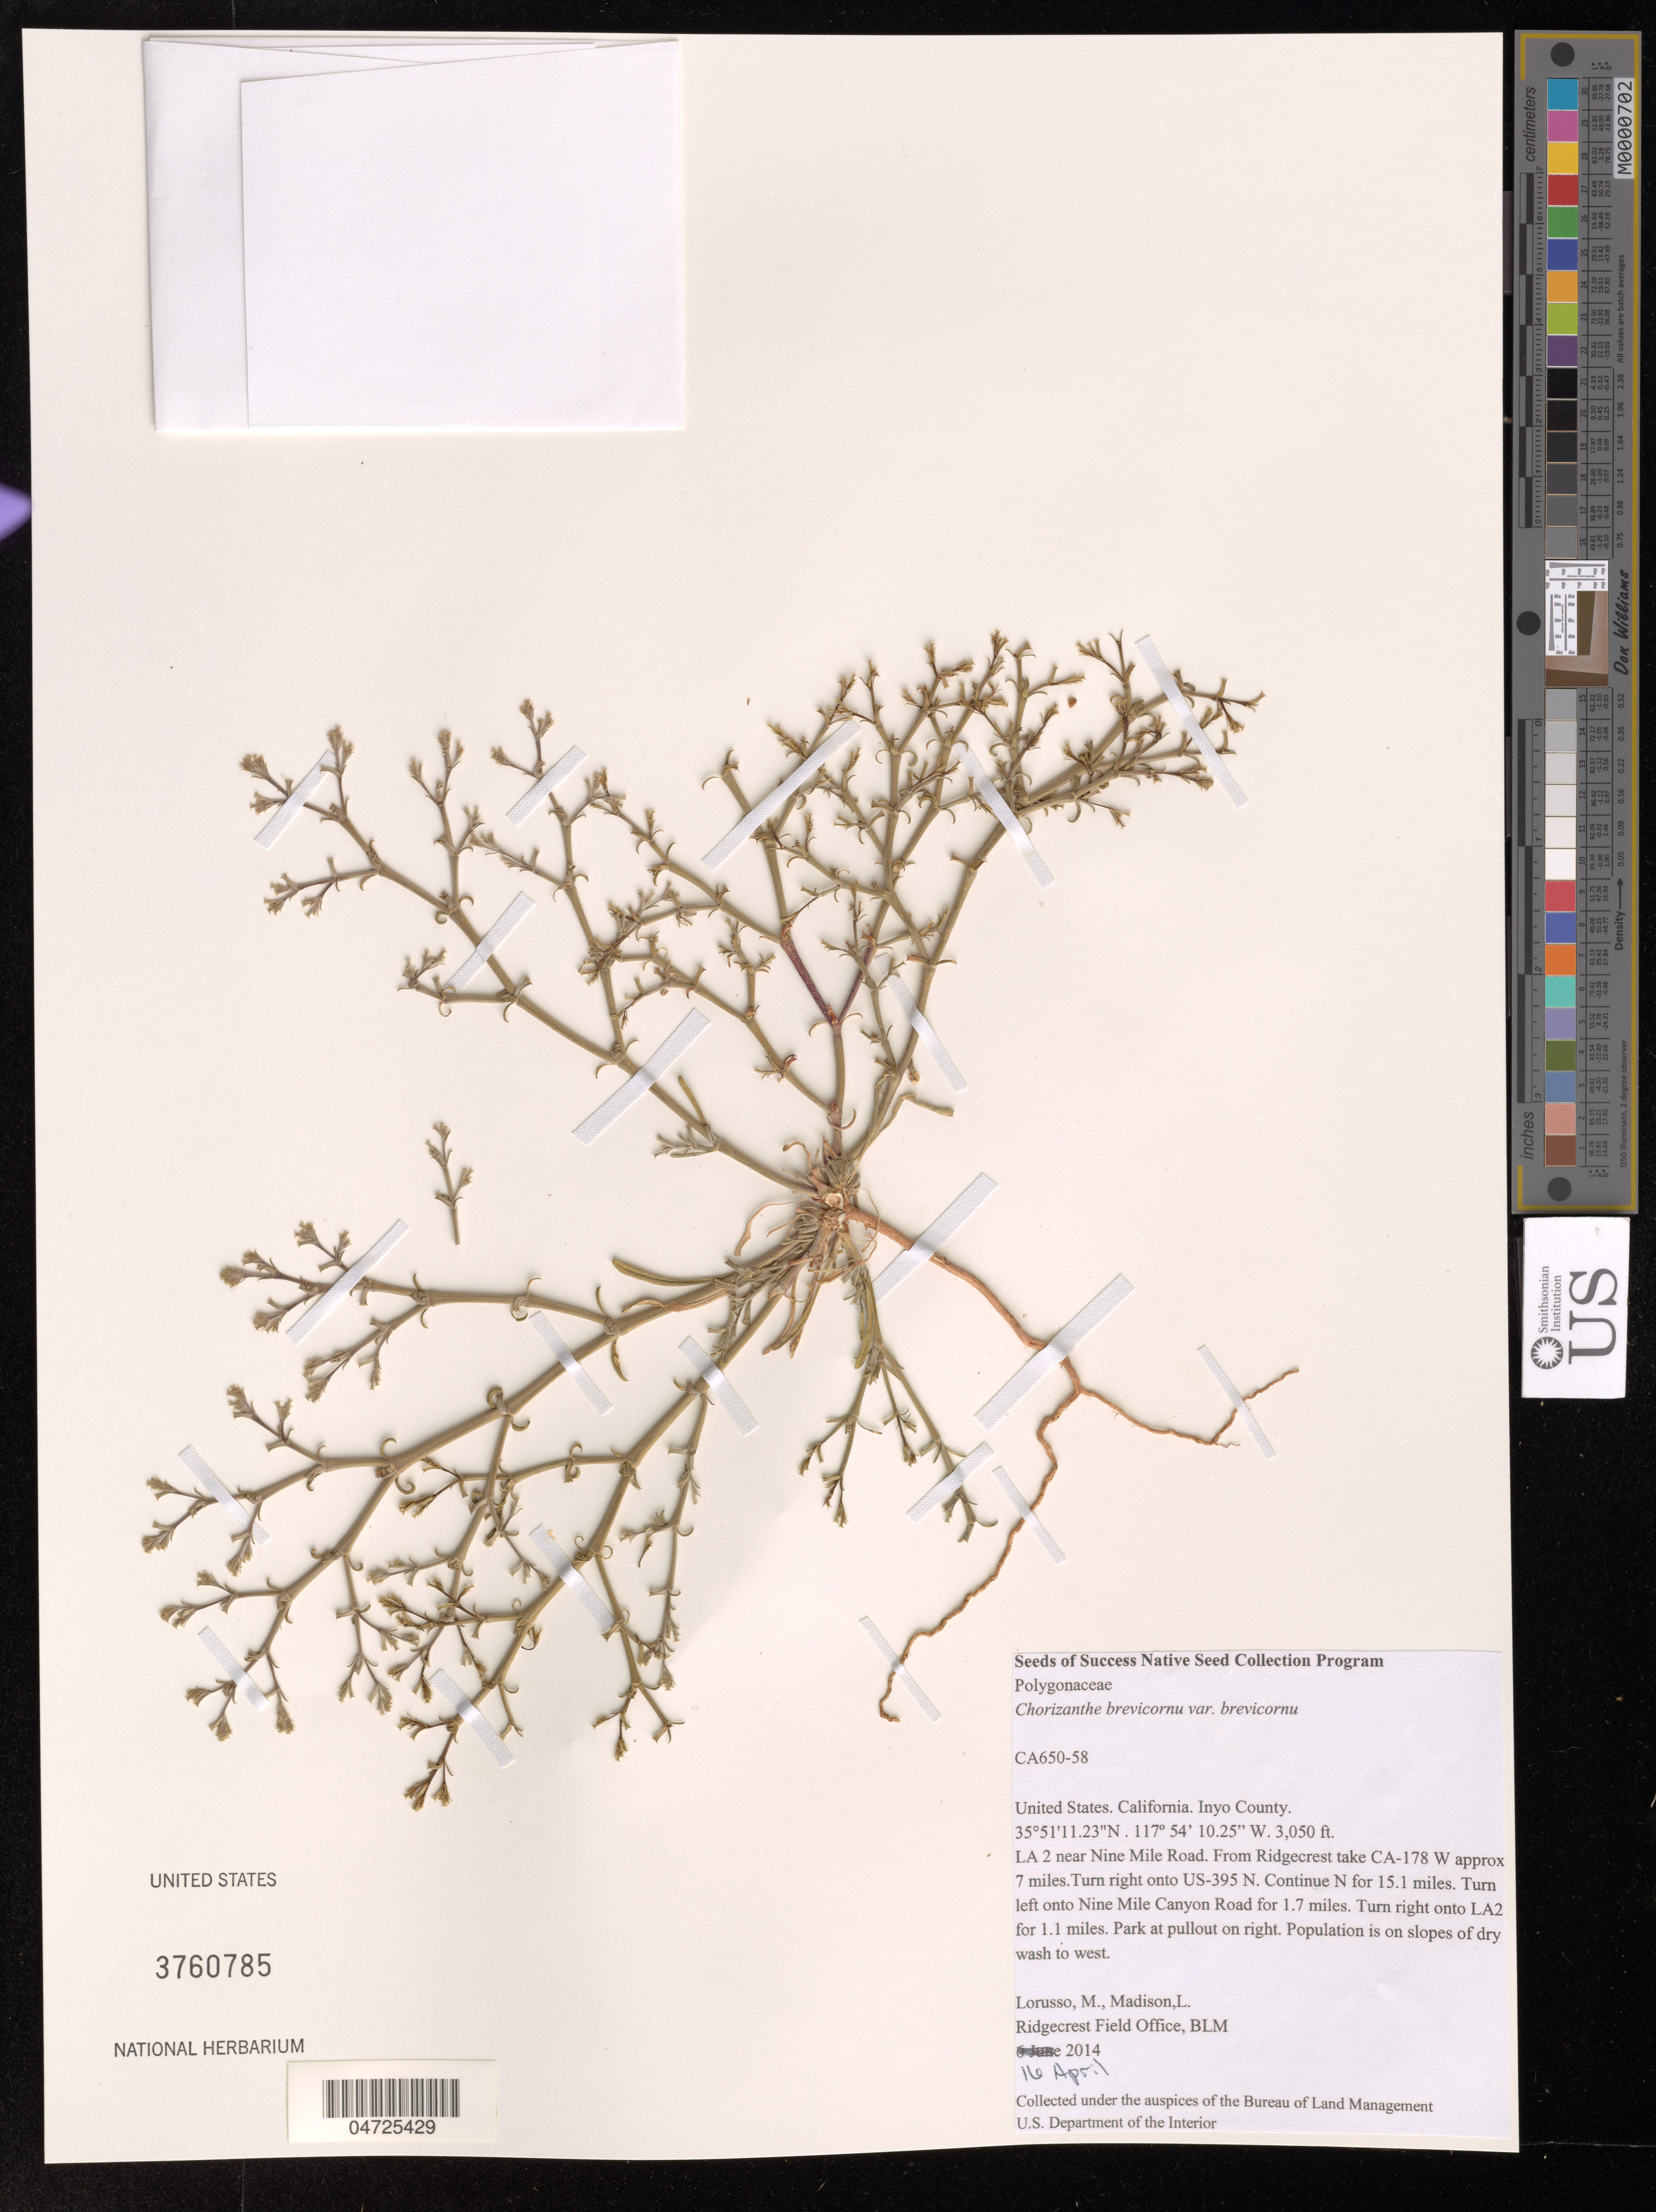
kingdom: Plantae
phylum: Tracheophyta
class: Magnoliopsida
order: Caryophyllales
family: Polygonaceae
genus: Chorizanthe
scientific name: Chorizanthe brevicornu var. brevicornu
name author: Torr.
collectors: M. Lorusso & L. Madison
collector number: CA650-58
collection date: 2014-04-16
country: United States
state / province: California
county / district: Inyo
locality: Inyo County. LA 2 near Nine Mile Road. From Ridgecrest take CA-178 W approx 7 miles. Turn right onto US-395 N. Continue N for 15.1 miles. Turn left onto Nine Mile Canyon Road for 1.7 miles. Turn right onto LA2 for 1.1 miles. Park at pullout on right.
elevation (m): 930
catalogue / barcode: US 3760785